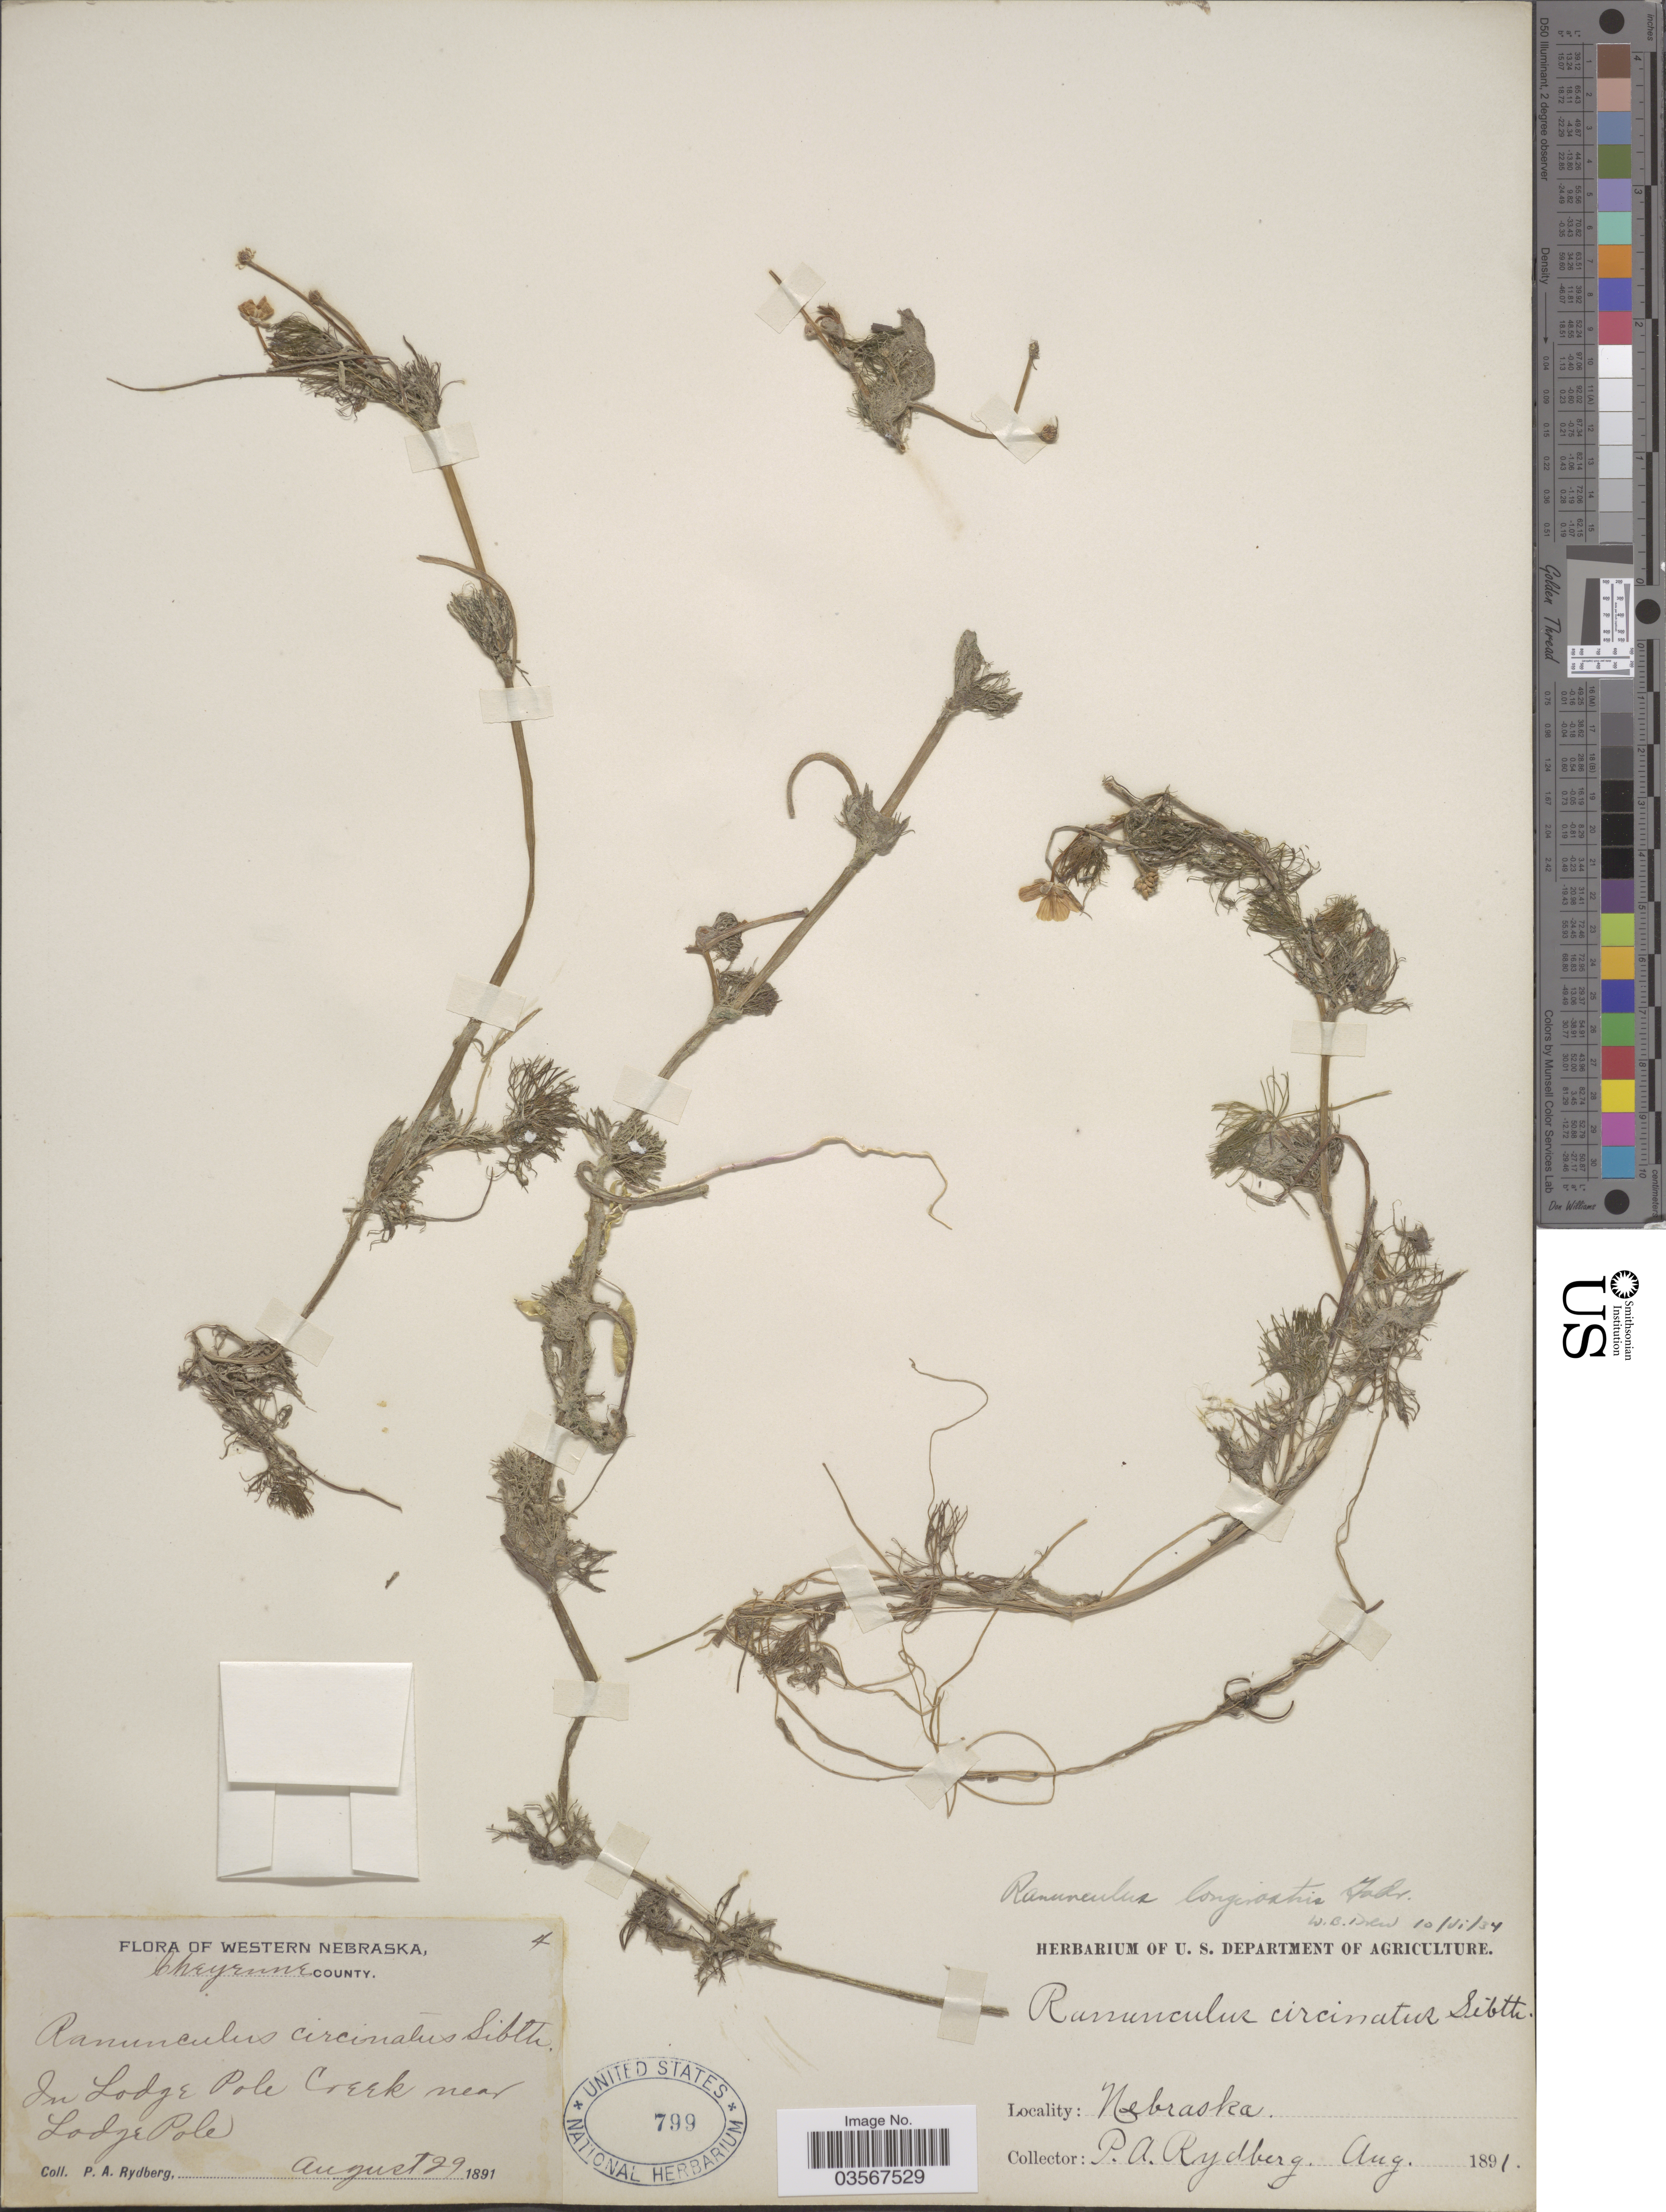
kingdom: Plantae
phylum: Tracheophyta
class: Magnoliopsida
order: Ranunculales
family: Ranunculaceae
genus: Ranunculus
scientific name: Ranunculus longirostris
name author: Godr.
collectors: P. A. Rydberg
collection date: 1891-08-29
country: United States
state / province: Nebraska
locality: Western Nebraska. Cheyenne County. In Lodge Pole Creek near Lodge Pole.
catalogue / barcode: US 799